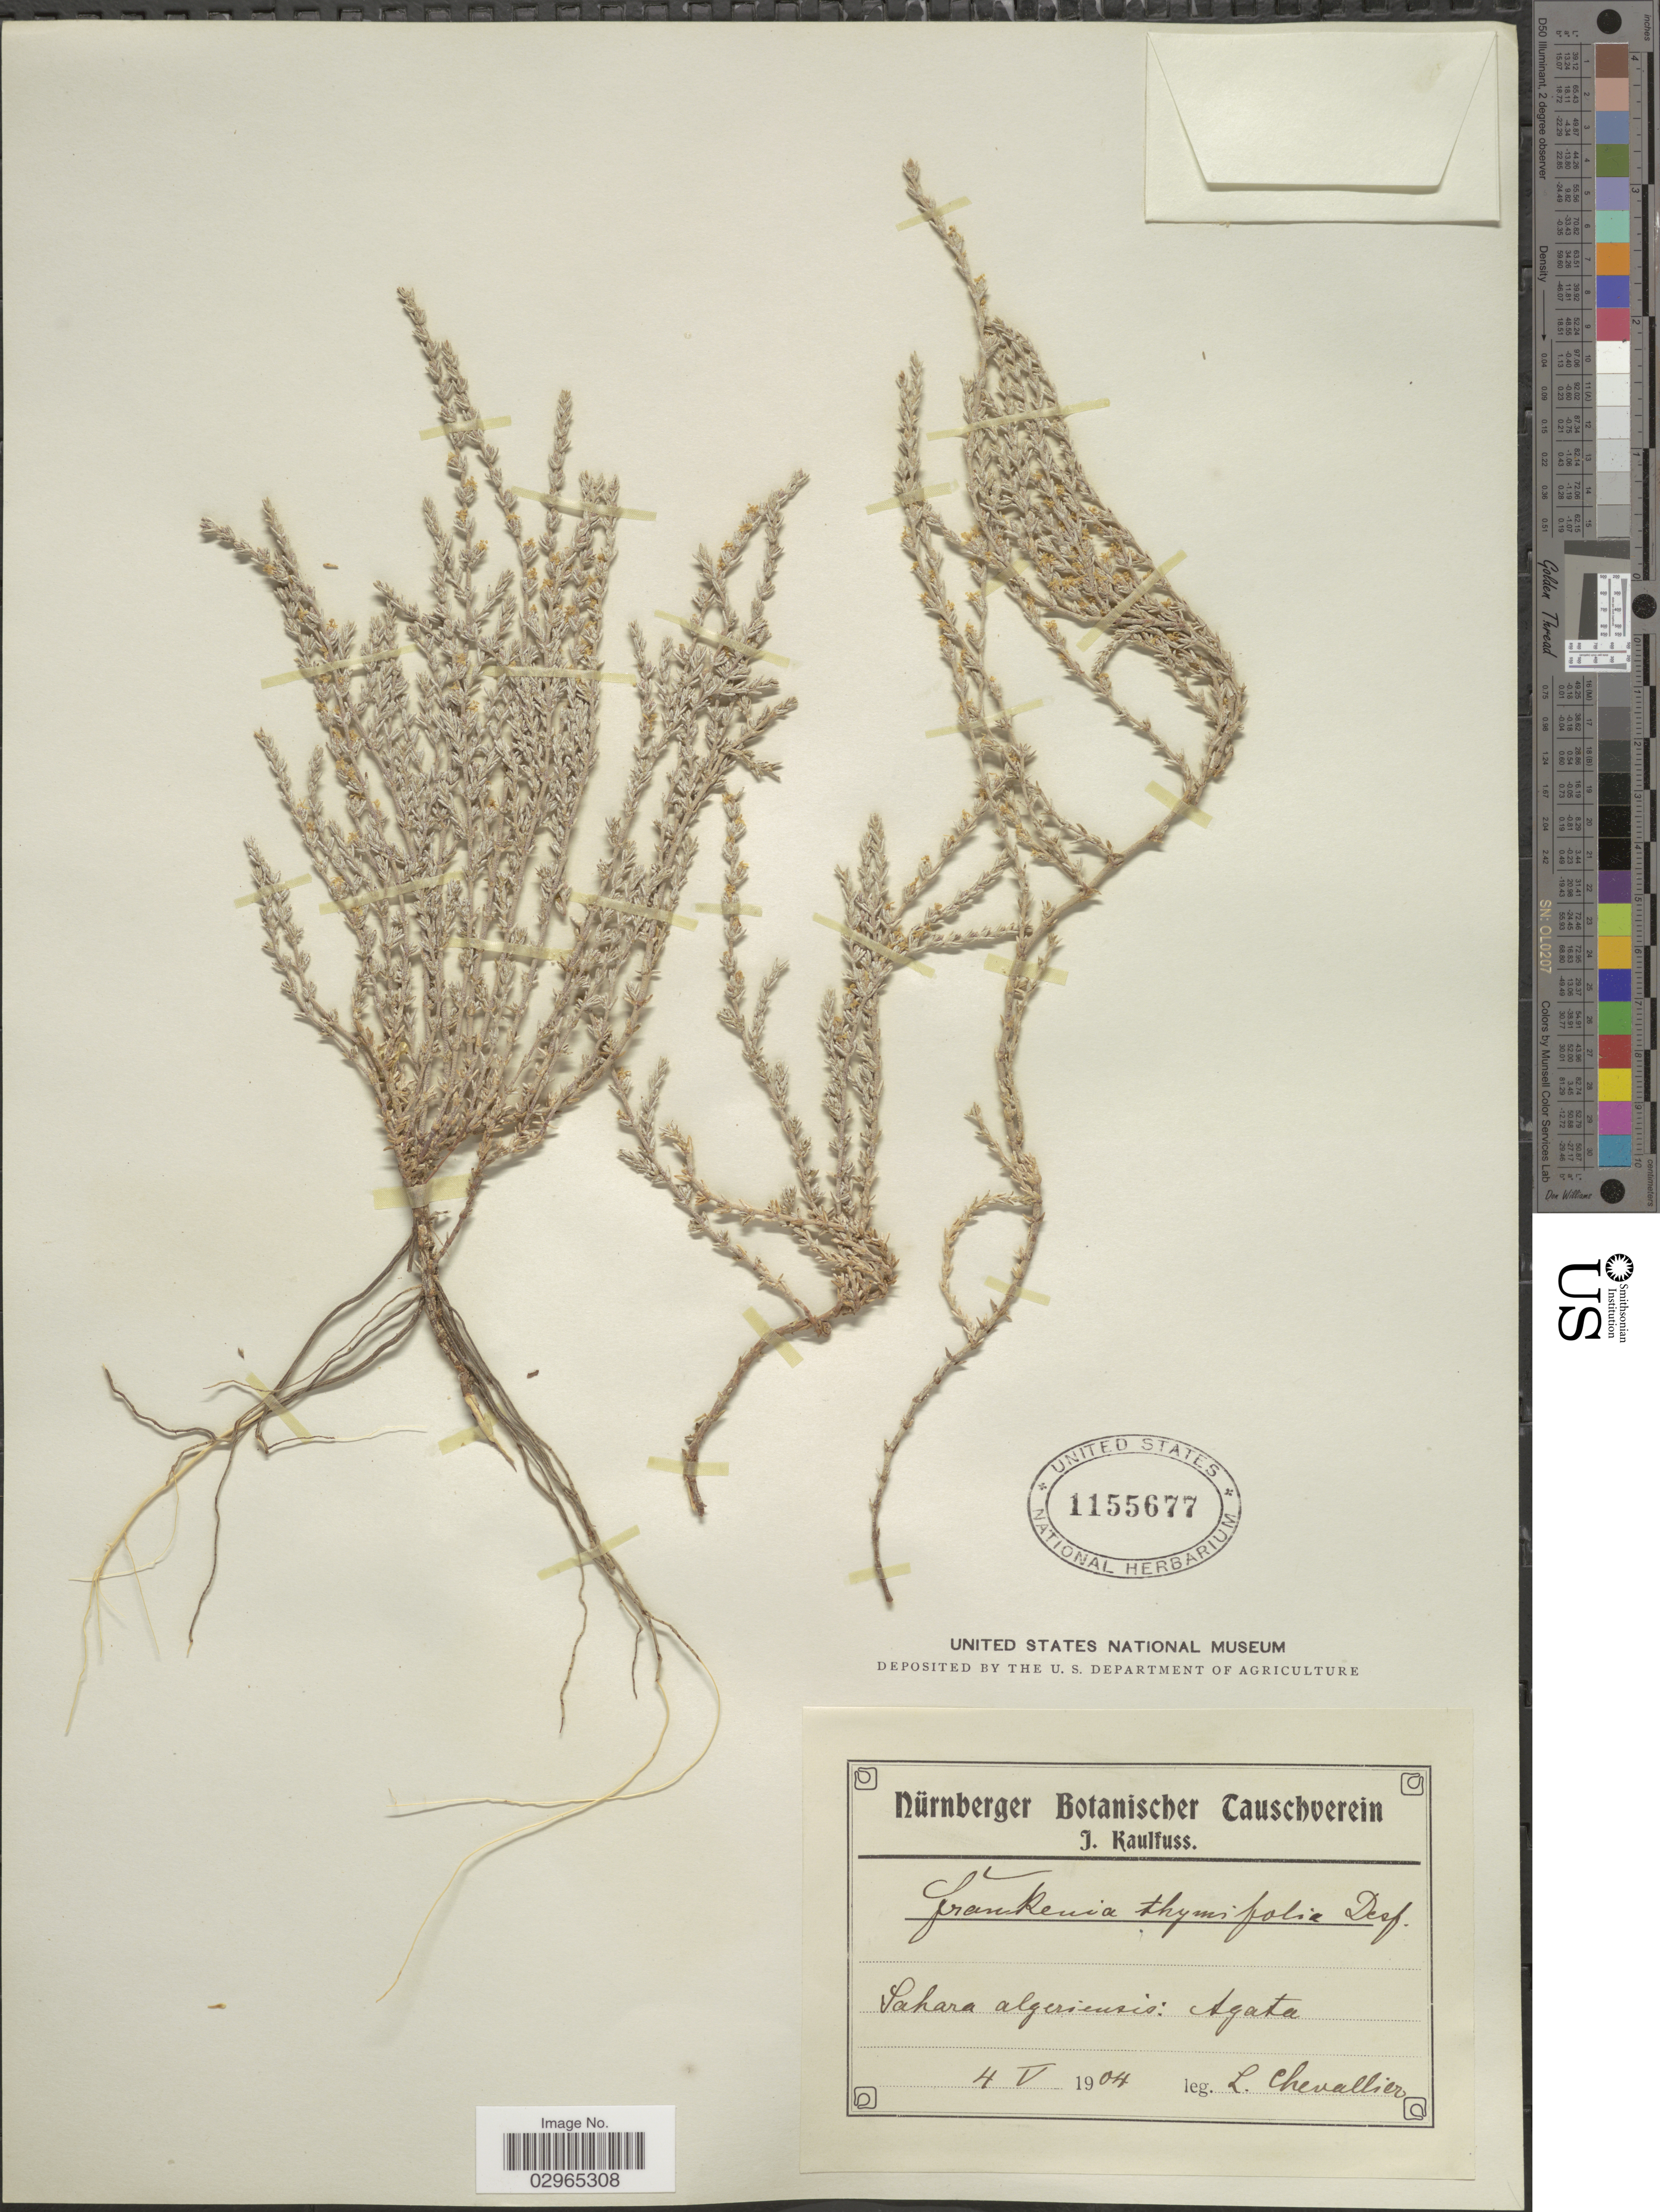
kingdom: Plantae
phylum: Tracheophyta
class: Magnoliopsida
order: Caryophyllales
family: Frankeniaceae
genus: Frankenia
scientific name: Frankenia thymifolia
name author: Desf.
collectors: L. Chevallier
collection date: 1904-05-04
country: Algeria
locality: Sahara algeriensis: Agata.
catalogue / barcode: US 1155677